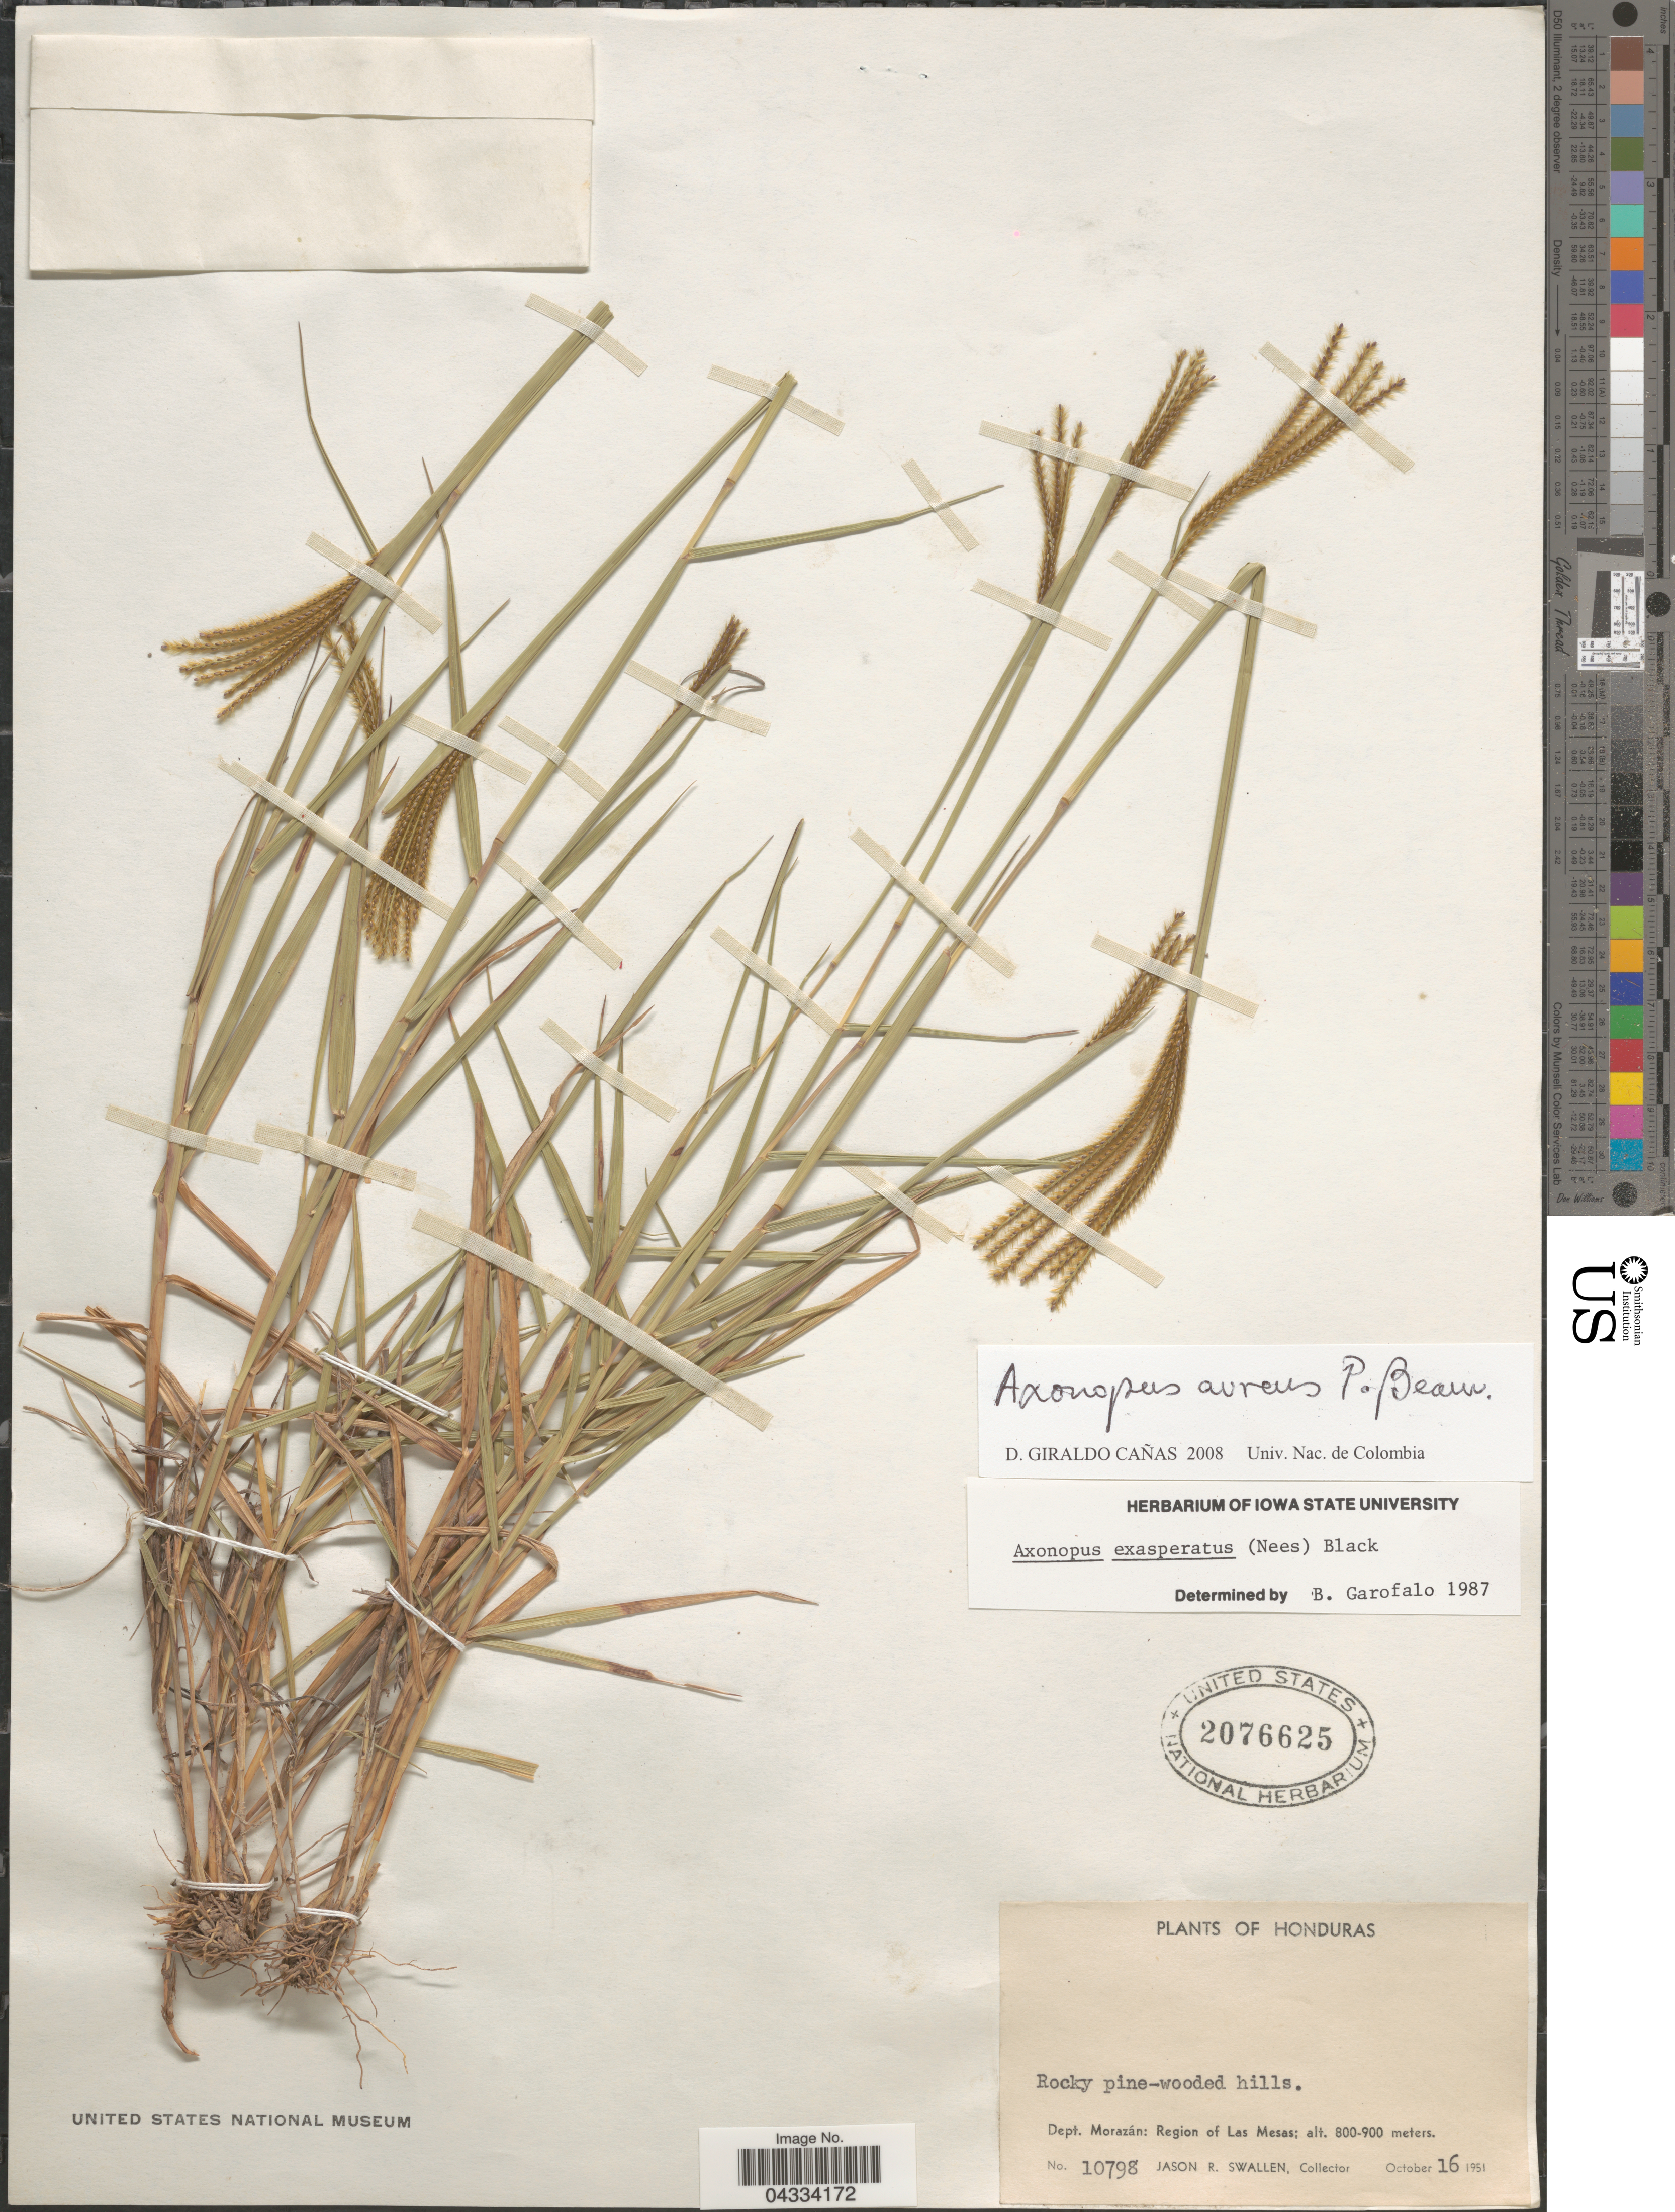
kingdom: Plantae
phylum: Tracheophyta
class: Liliopsida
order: Poales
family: Poaceae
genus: Axonopus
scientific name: Axonopus aureus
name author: P. Beauv.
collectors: J. R. Swallen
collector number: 10798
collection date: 1951-10-16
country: Honduras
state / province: Fco. Morazán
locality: Rocky pine-wooded hills. Dept. Morazán: Region of Las Mesas.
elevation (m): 800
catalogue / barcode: US 2076625